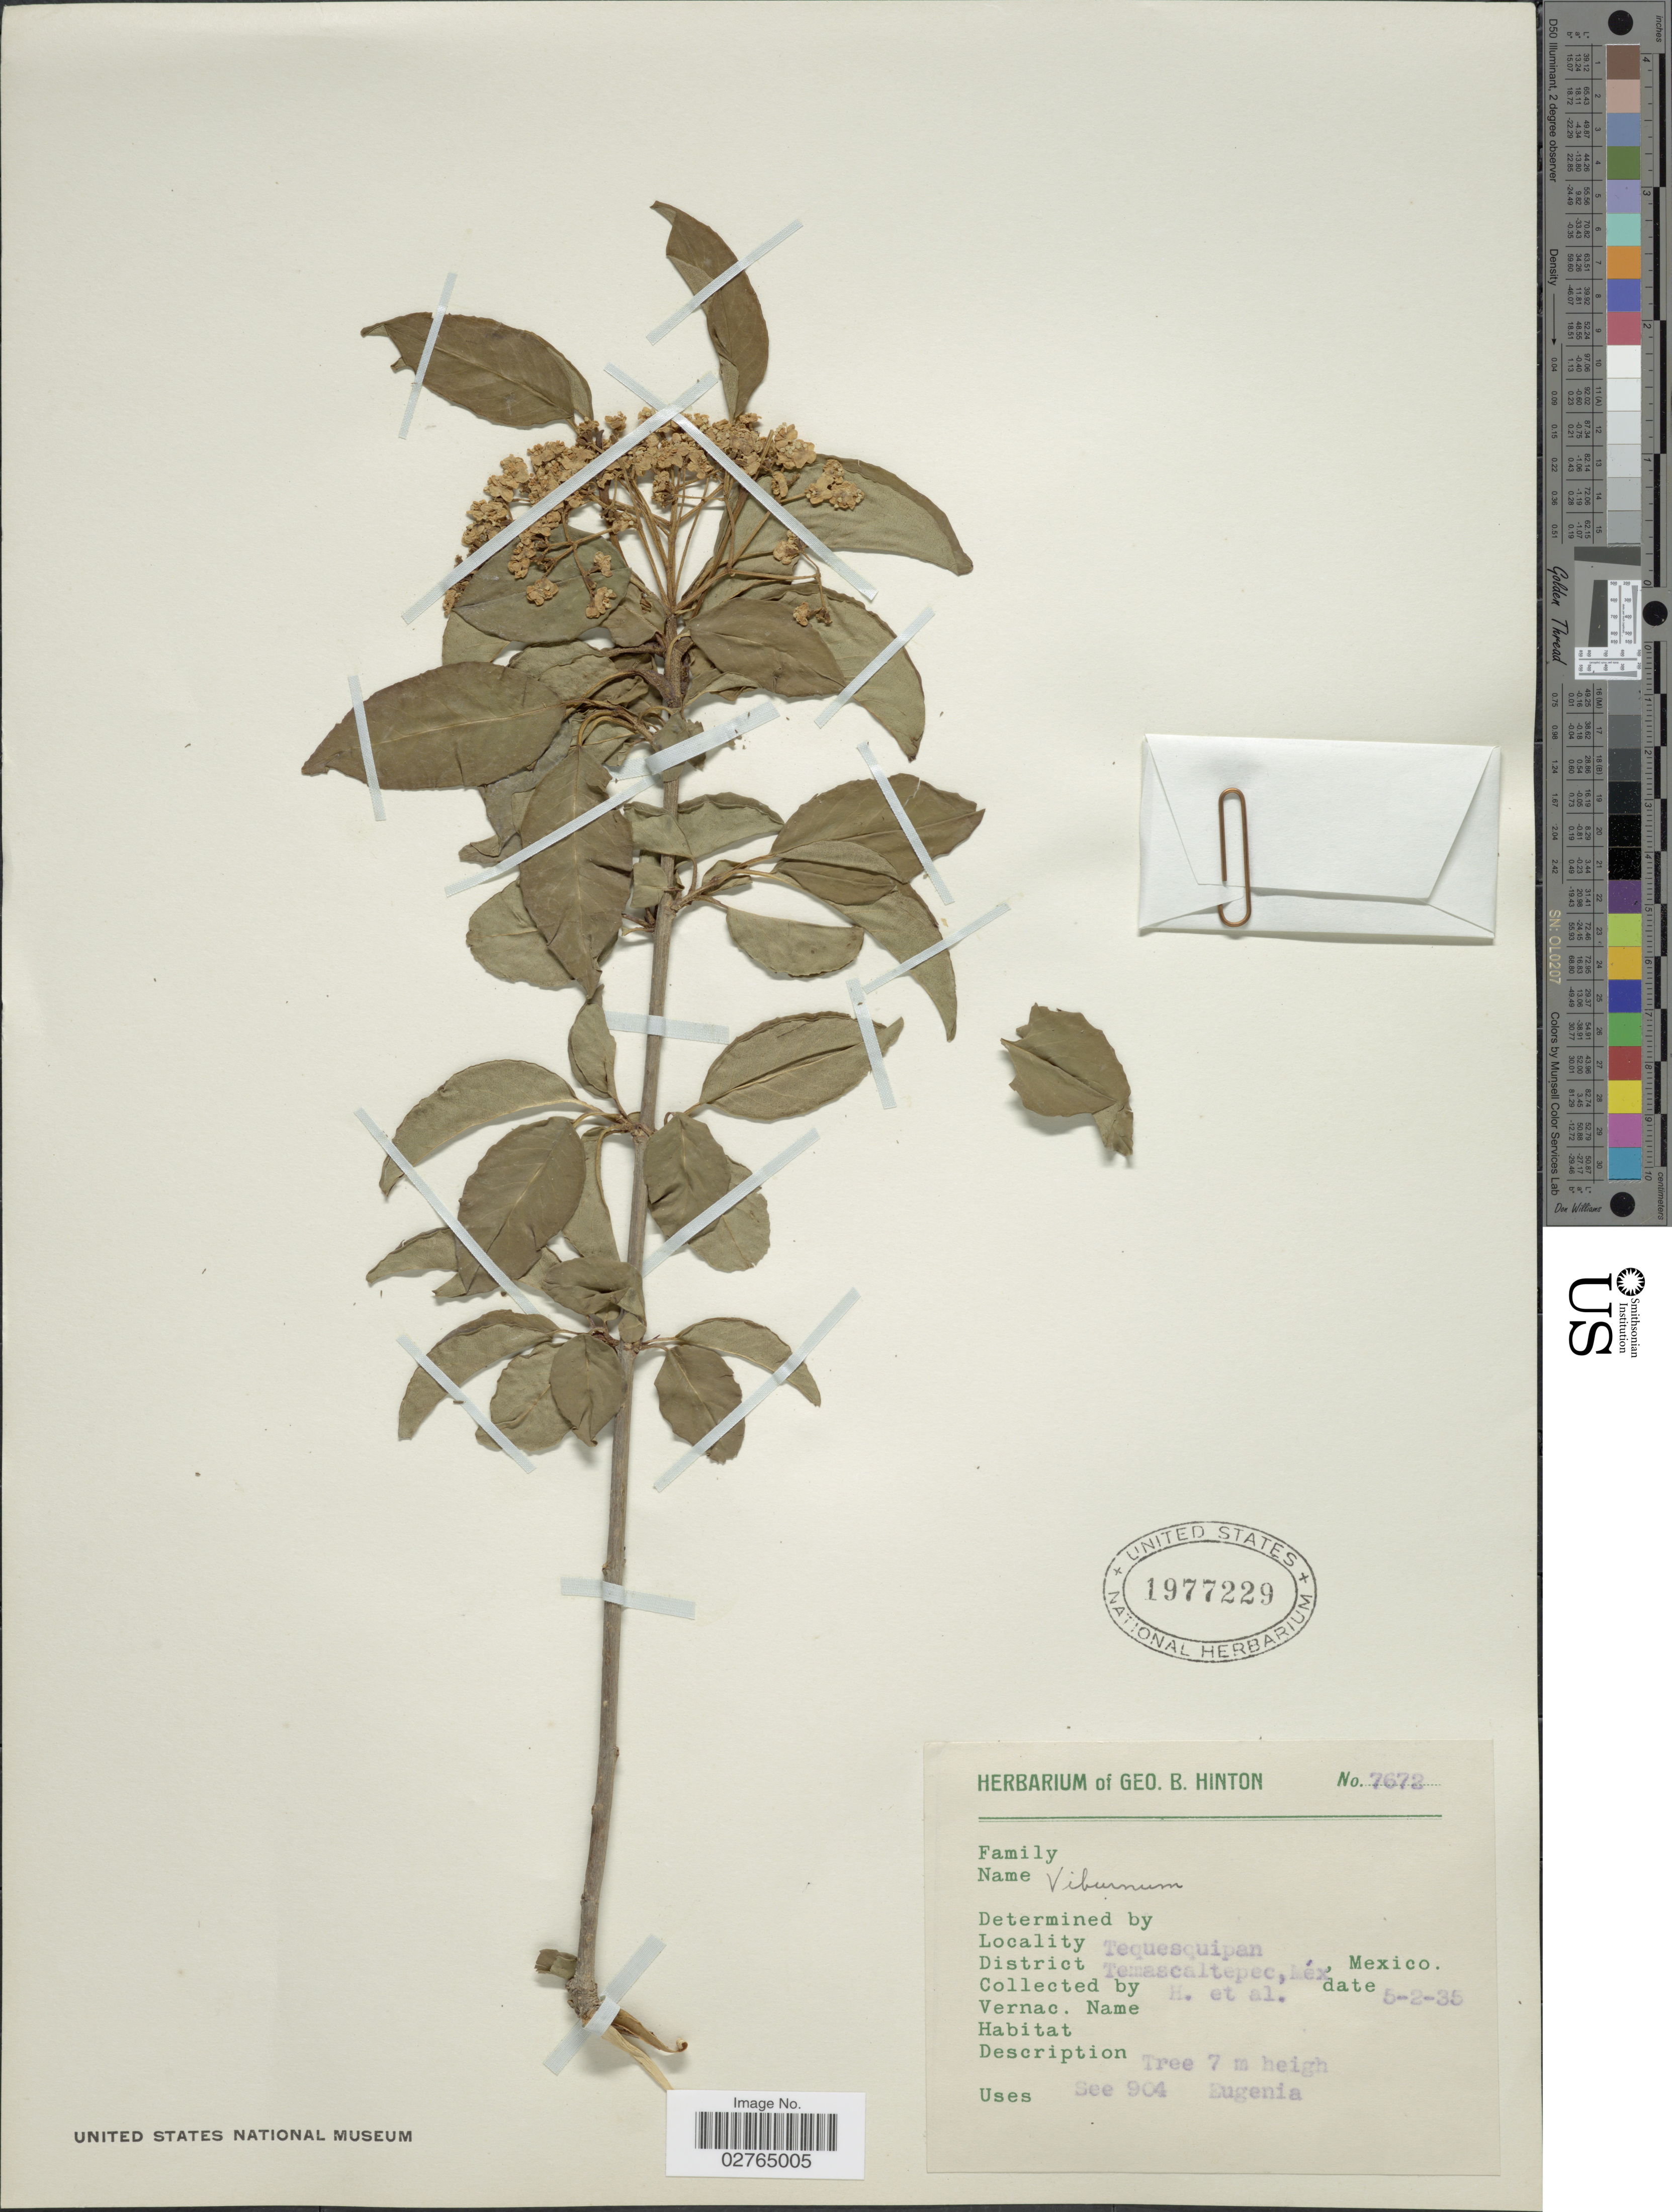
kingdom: Plantae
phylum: Tracheophyta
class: Magnoliopsida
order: Dipsacales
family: Viburnaceae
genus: Viburnum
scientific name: Viburnum sp.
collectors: G. B. Hinton & et al.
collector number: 7672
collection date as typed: Transcribed d/m/y: 2/5/35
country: Mexico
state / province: México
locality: Tequesquipan. District Temascaltepec.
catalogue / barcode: US 1977229